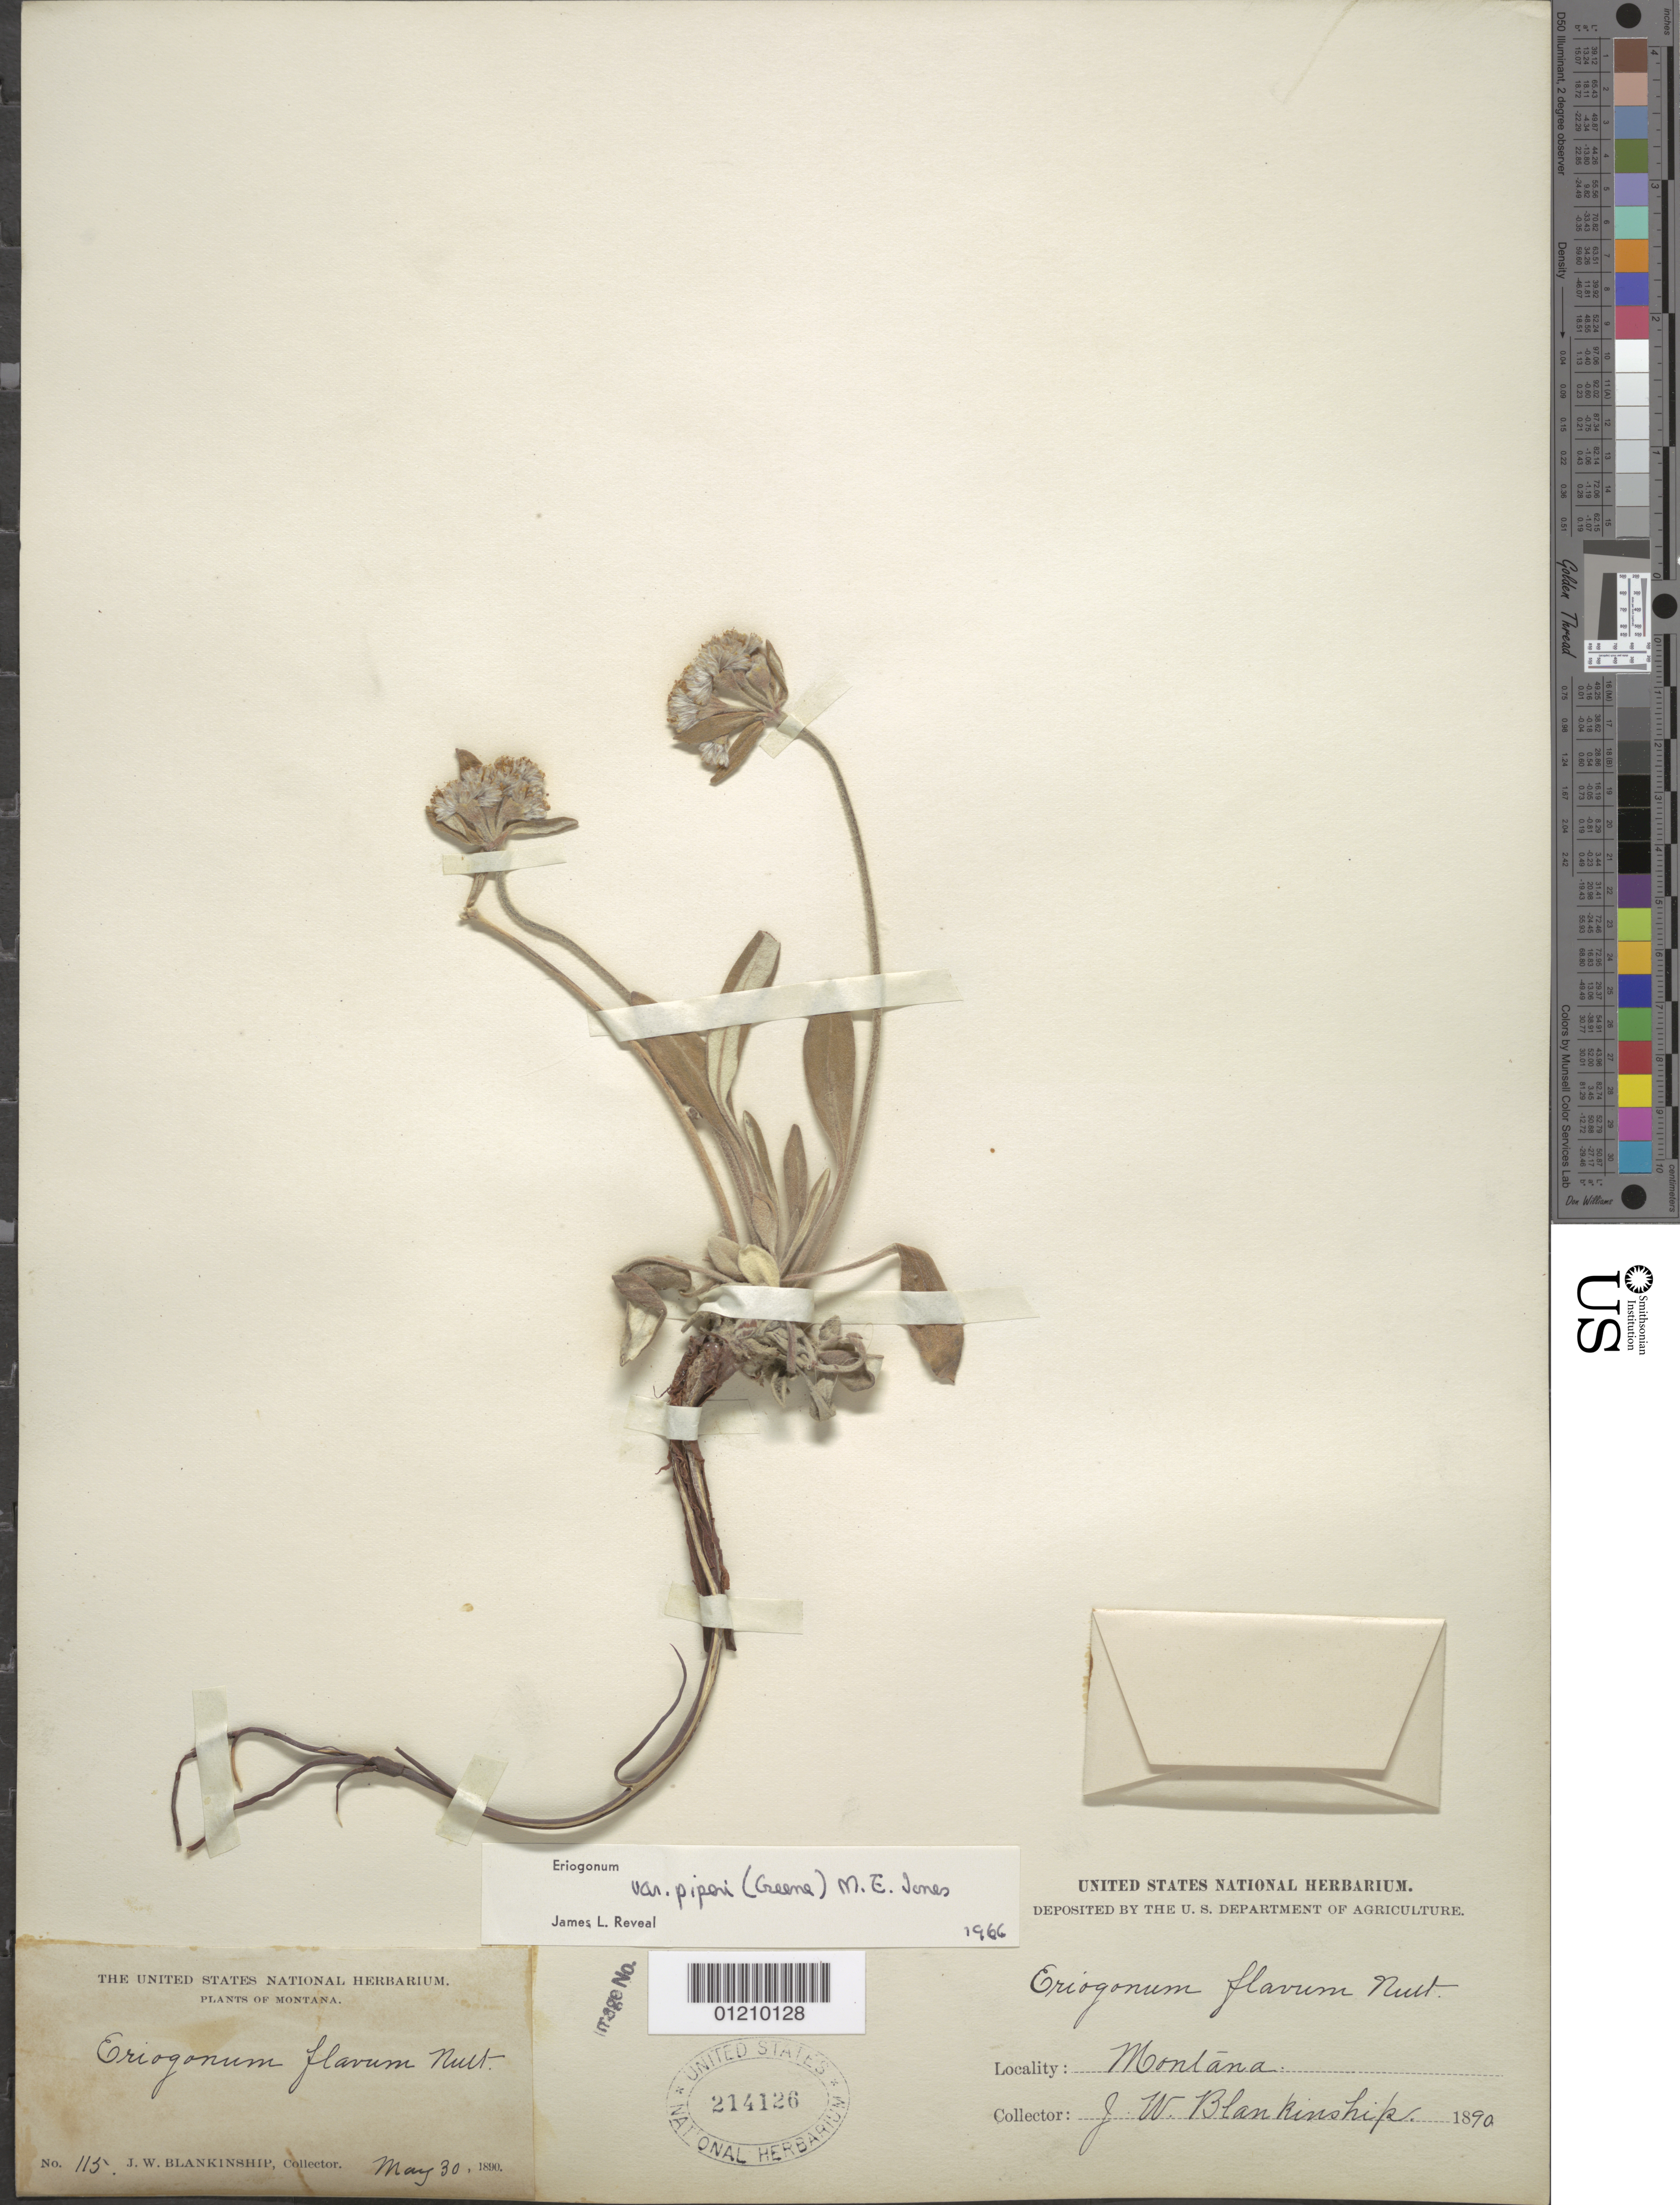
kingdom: Plantae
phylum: Tracheophyta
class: Magnoliopsida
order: Caryophyllales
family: Polygonaceae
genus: Eriogonum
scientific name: Eriogonum flavum var. piperi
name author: M.E. Jones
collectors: J. W. Blankinship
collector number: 115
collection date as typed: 30 May 1890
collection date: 1890-05-30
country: United States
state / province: Montana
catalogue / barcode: US 214126